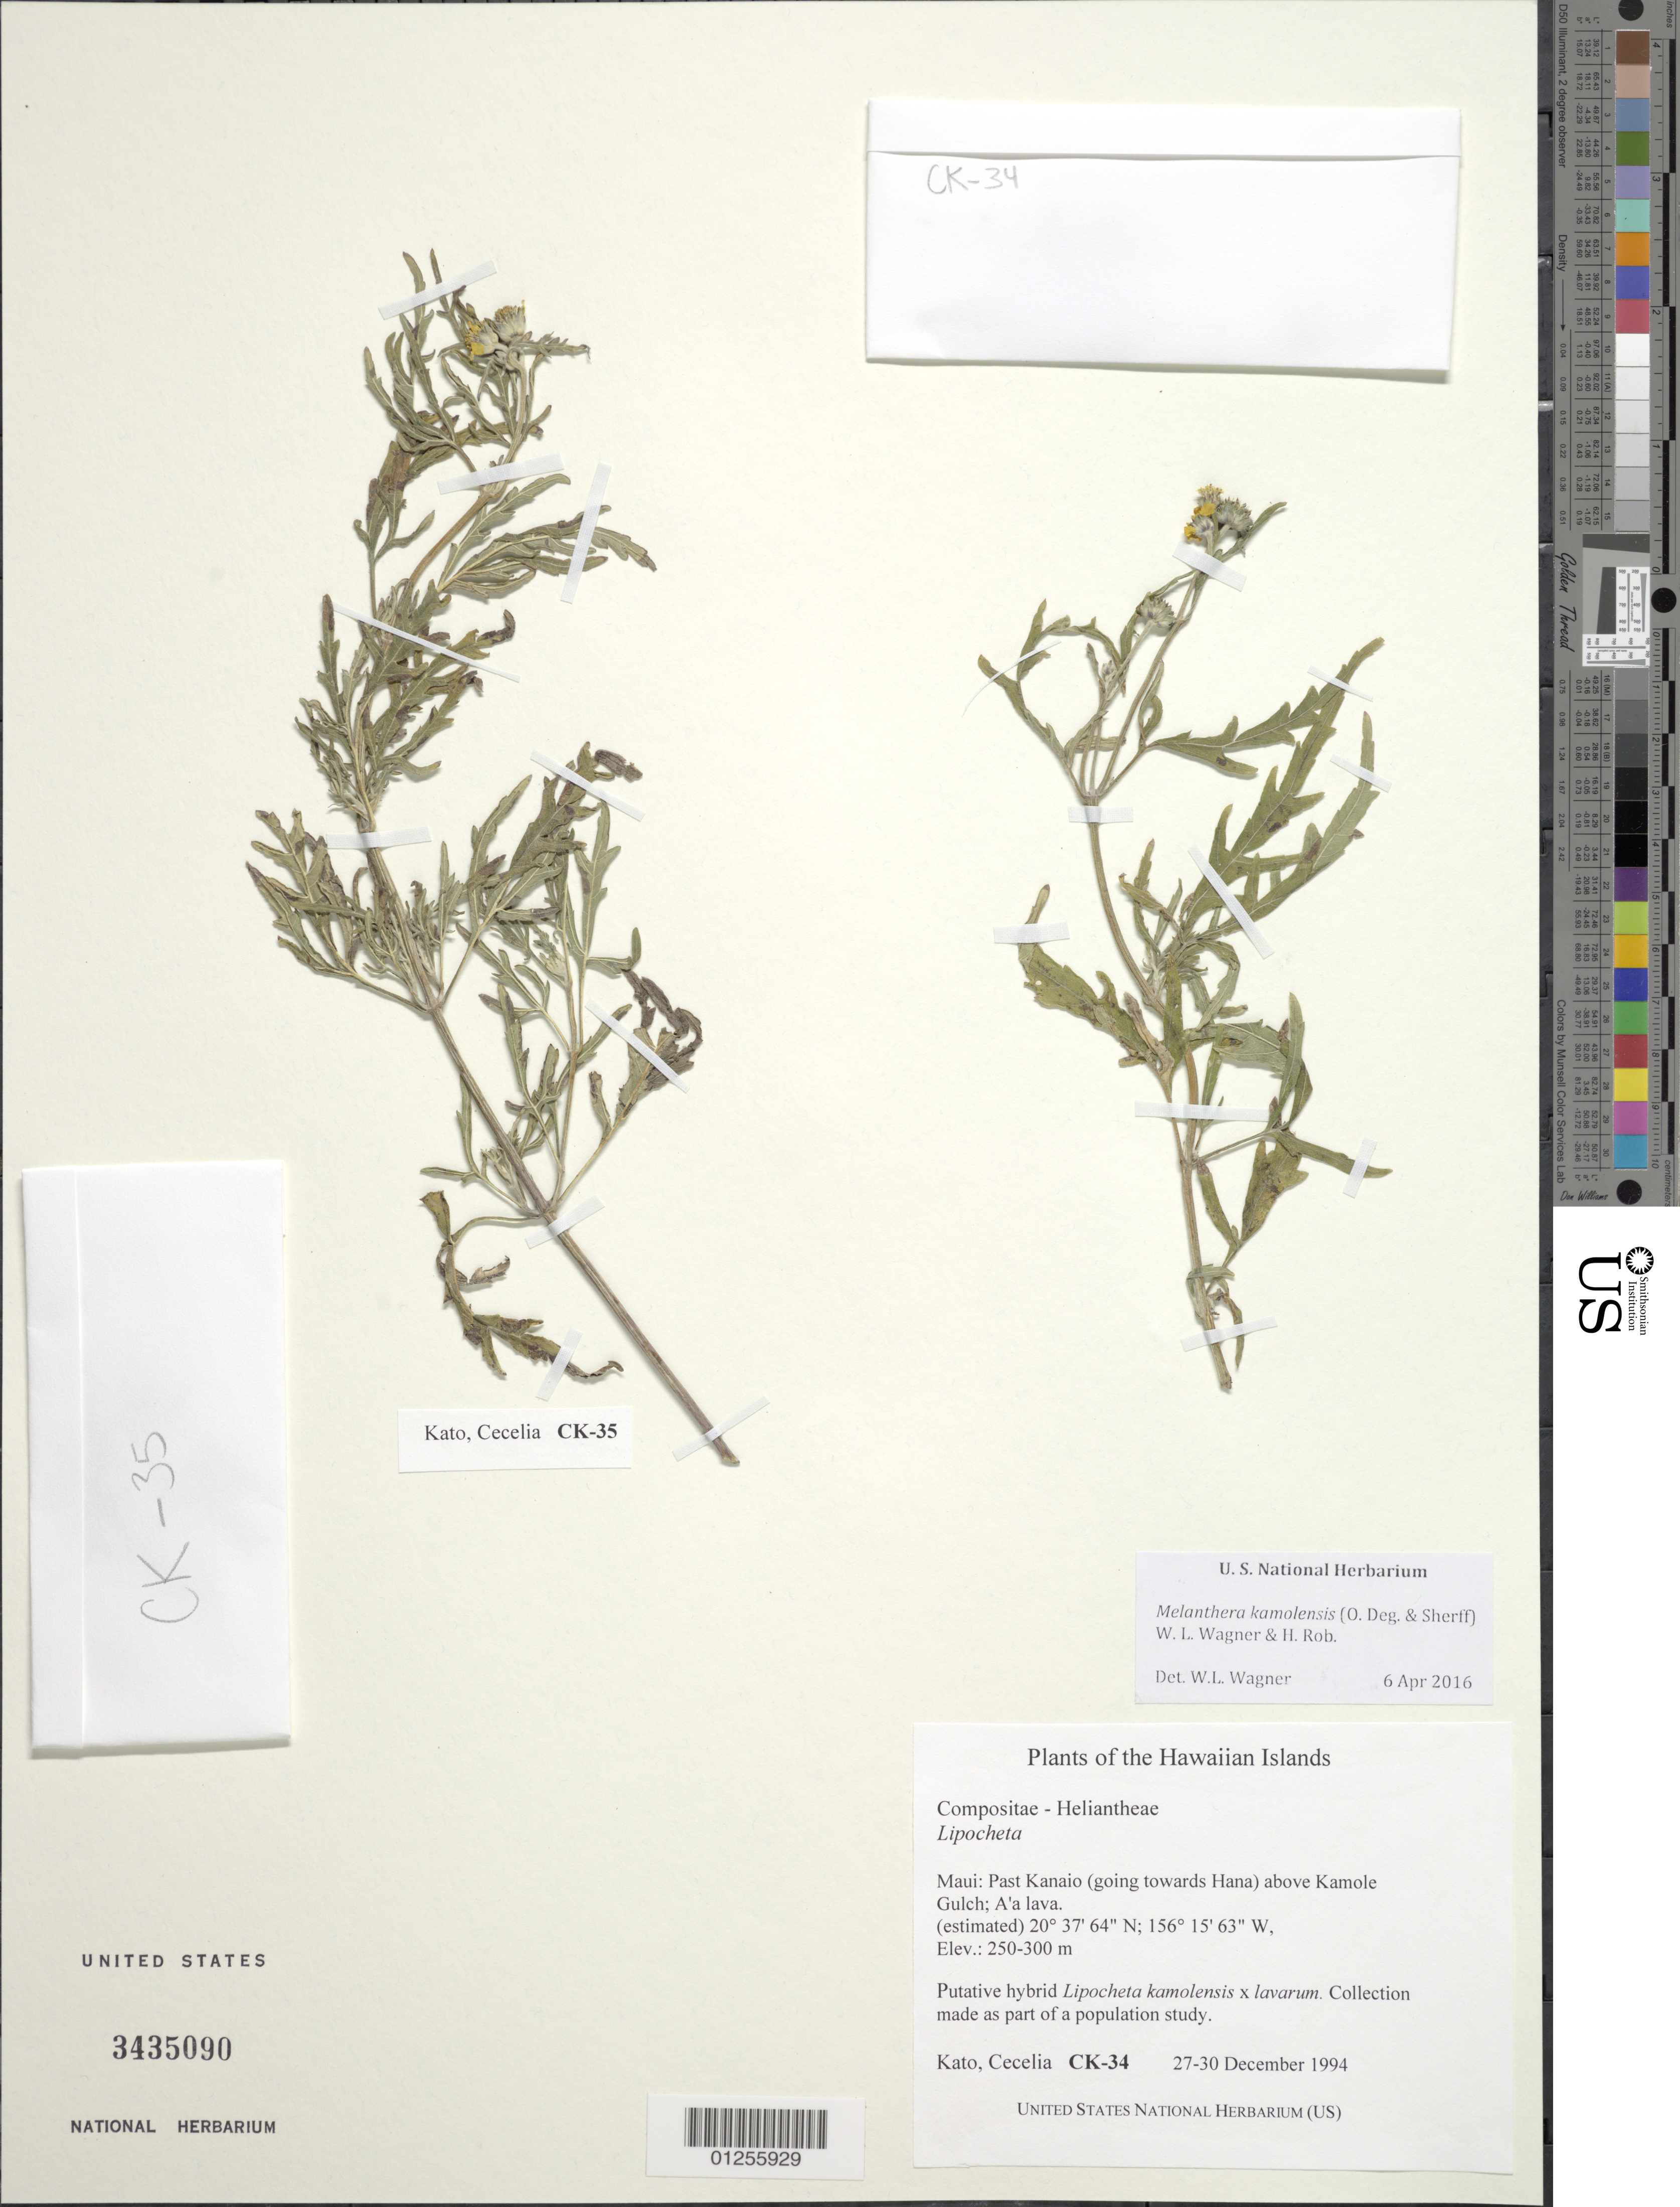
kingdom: Plantae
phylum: Tracheophyta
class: Magnoliopsida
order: Asterales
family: Asteraceae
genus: Wollastonia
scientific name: Wollastonia kamolensis x W. lavarum (Gaudich.) Orchard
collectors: C. Kato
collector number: CK-34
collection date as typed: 27 - 30 Dec 1994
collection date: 1994-12-27/1994-12-30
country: United States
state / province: Hawaii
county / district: Maui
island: Maui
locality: Past Kanaio (going towards Hana) above Kamole Gulch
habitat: A'a lava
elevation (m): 250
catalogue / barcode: US 3435090